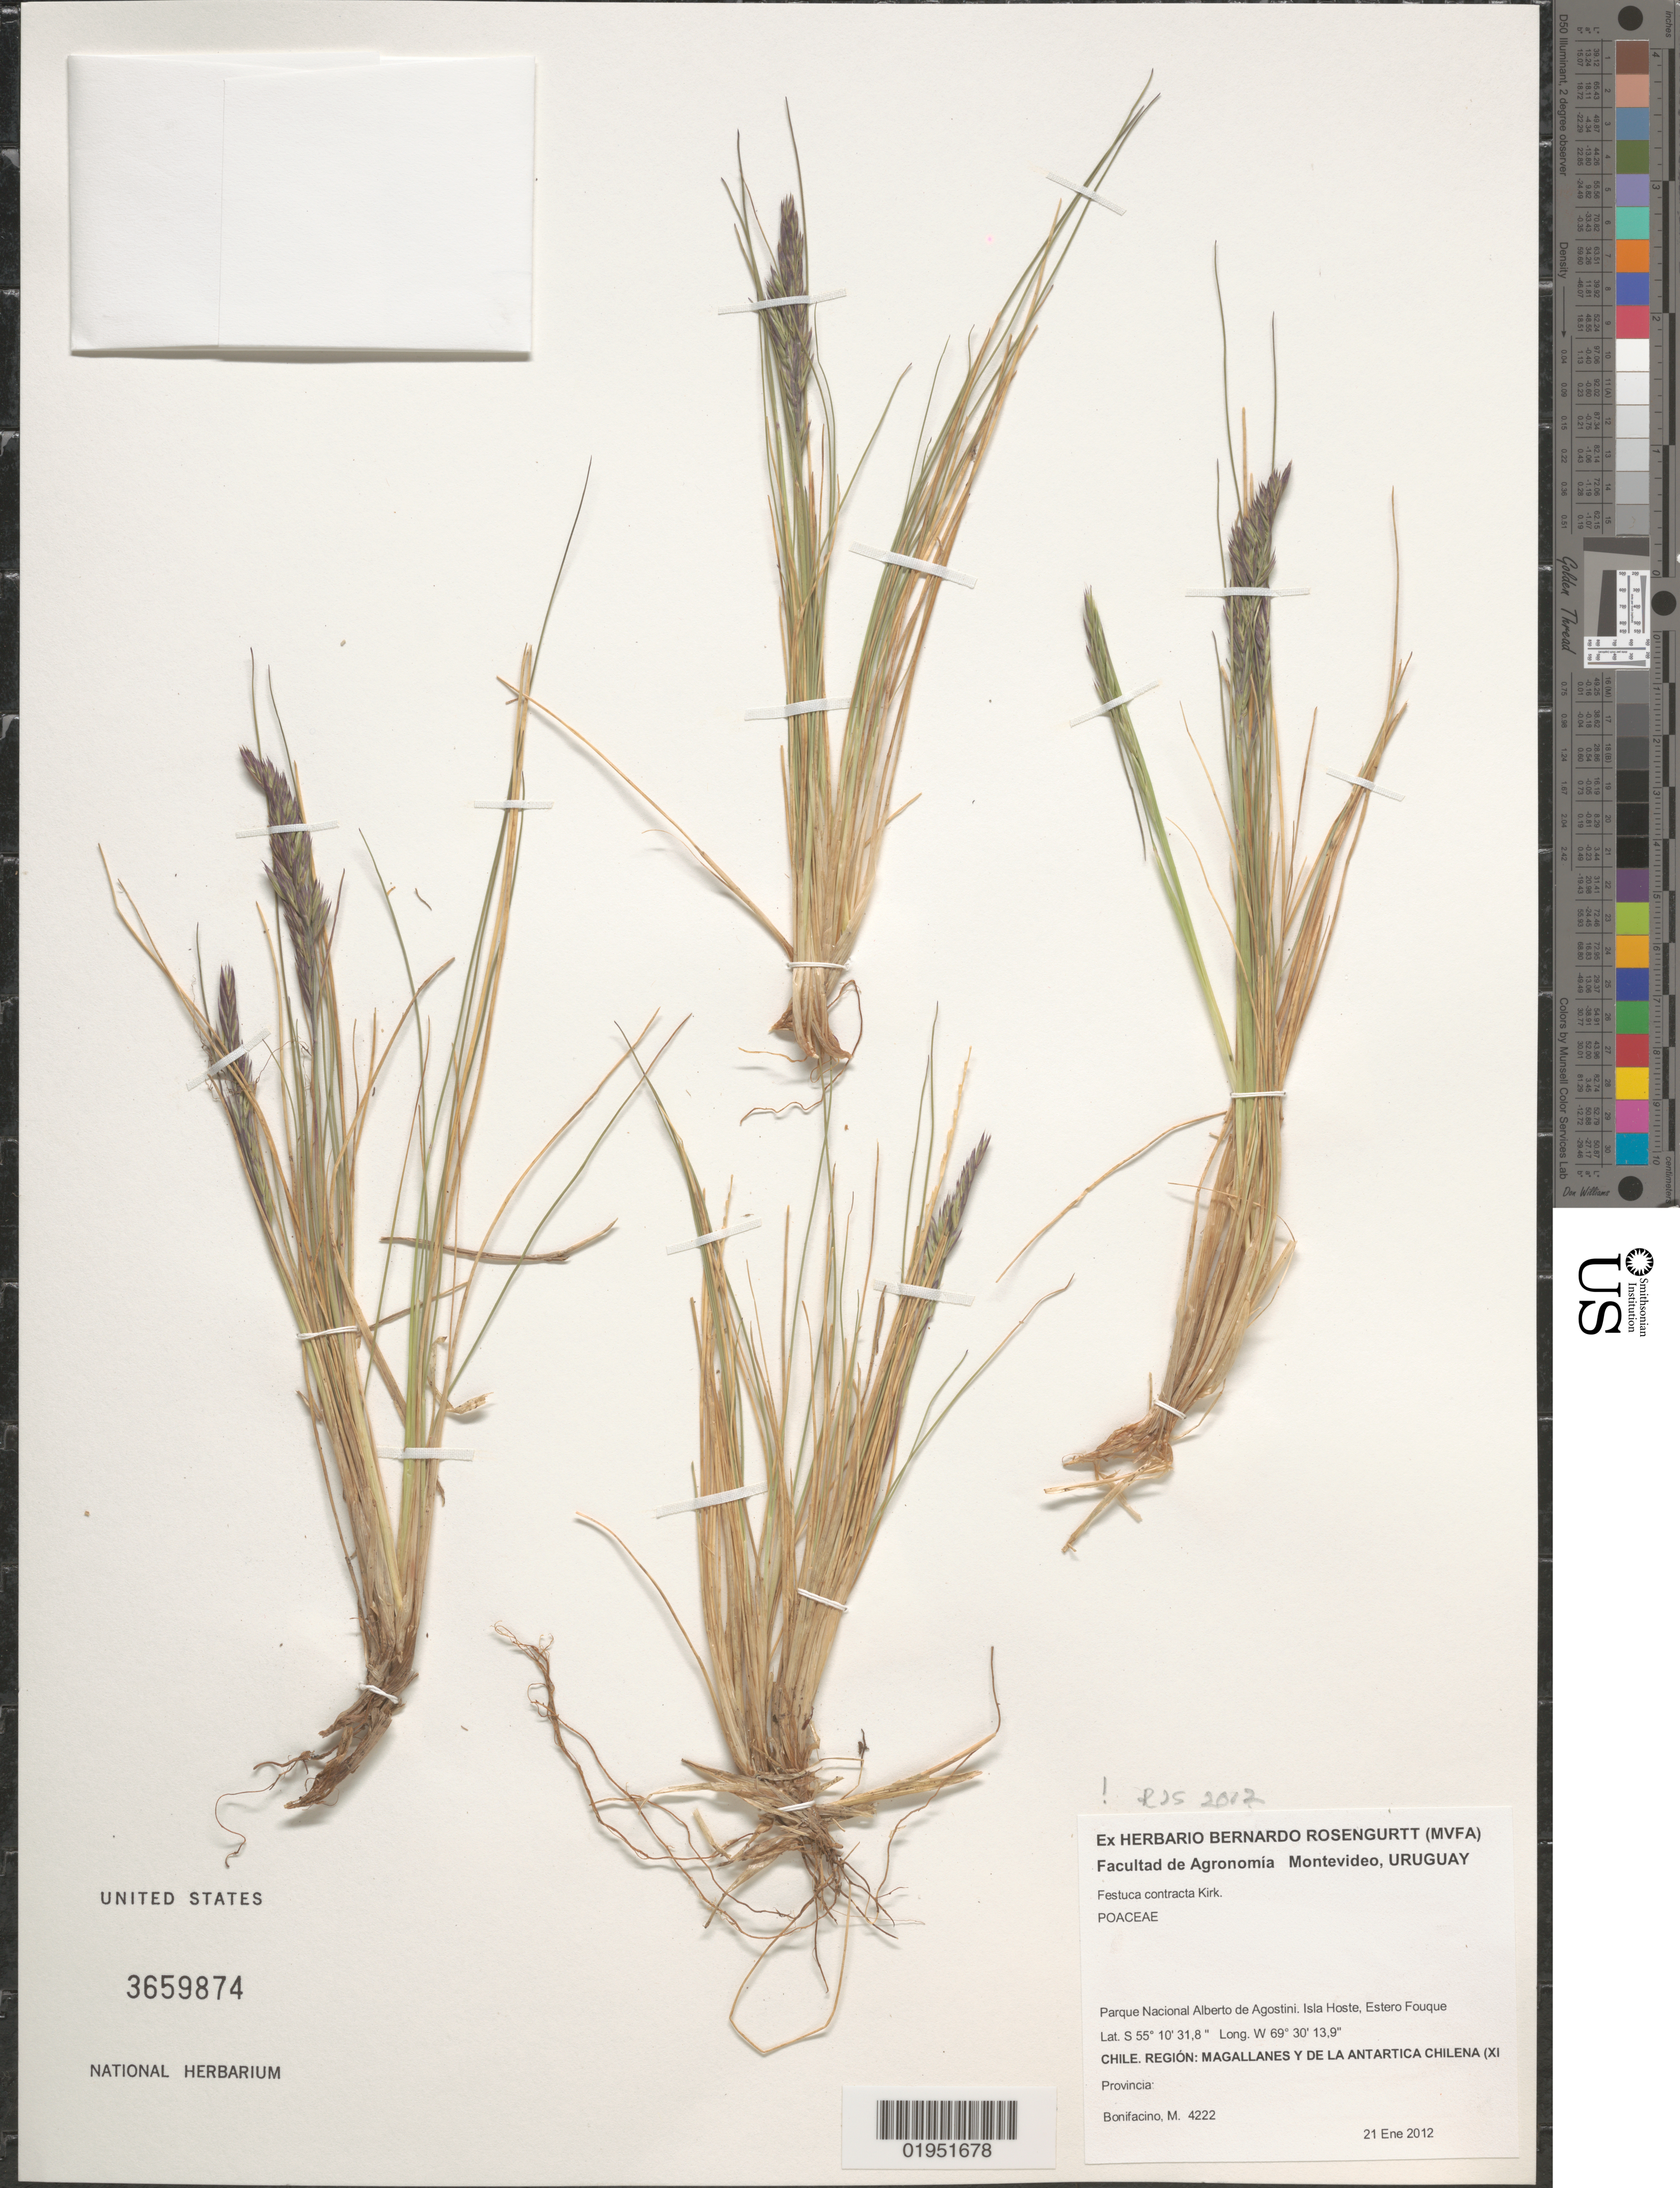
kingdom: Plantae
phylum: Tracheophyta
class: Liliopsida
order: Poales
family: Poaceae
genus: Festuca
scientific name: Festuca contracta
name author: Kirk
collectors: M. Bonifacino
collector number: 4222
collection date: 2012-01-21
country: Chile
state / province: Magallanes y de la Antártica Chilena (XII)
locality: Parque Nacional Alberto de Agostini, Isla Hoeste, Estero Fouque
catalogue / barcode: US 3659874